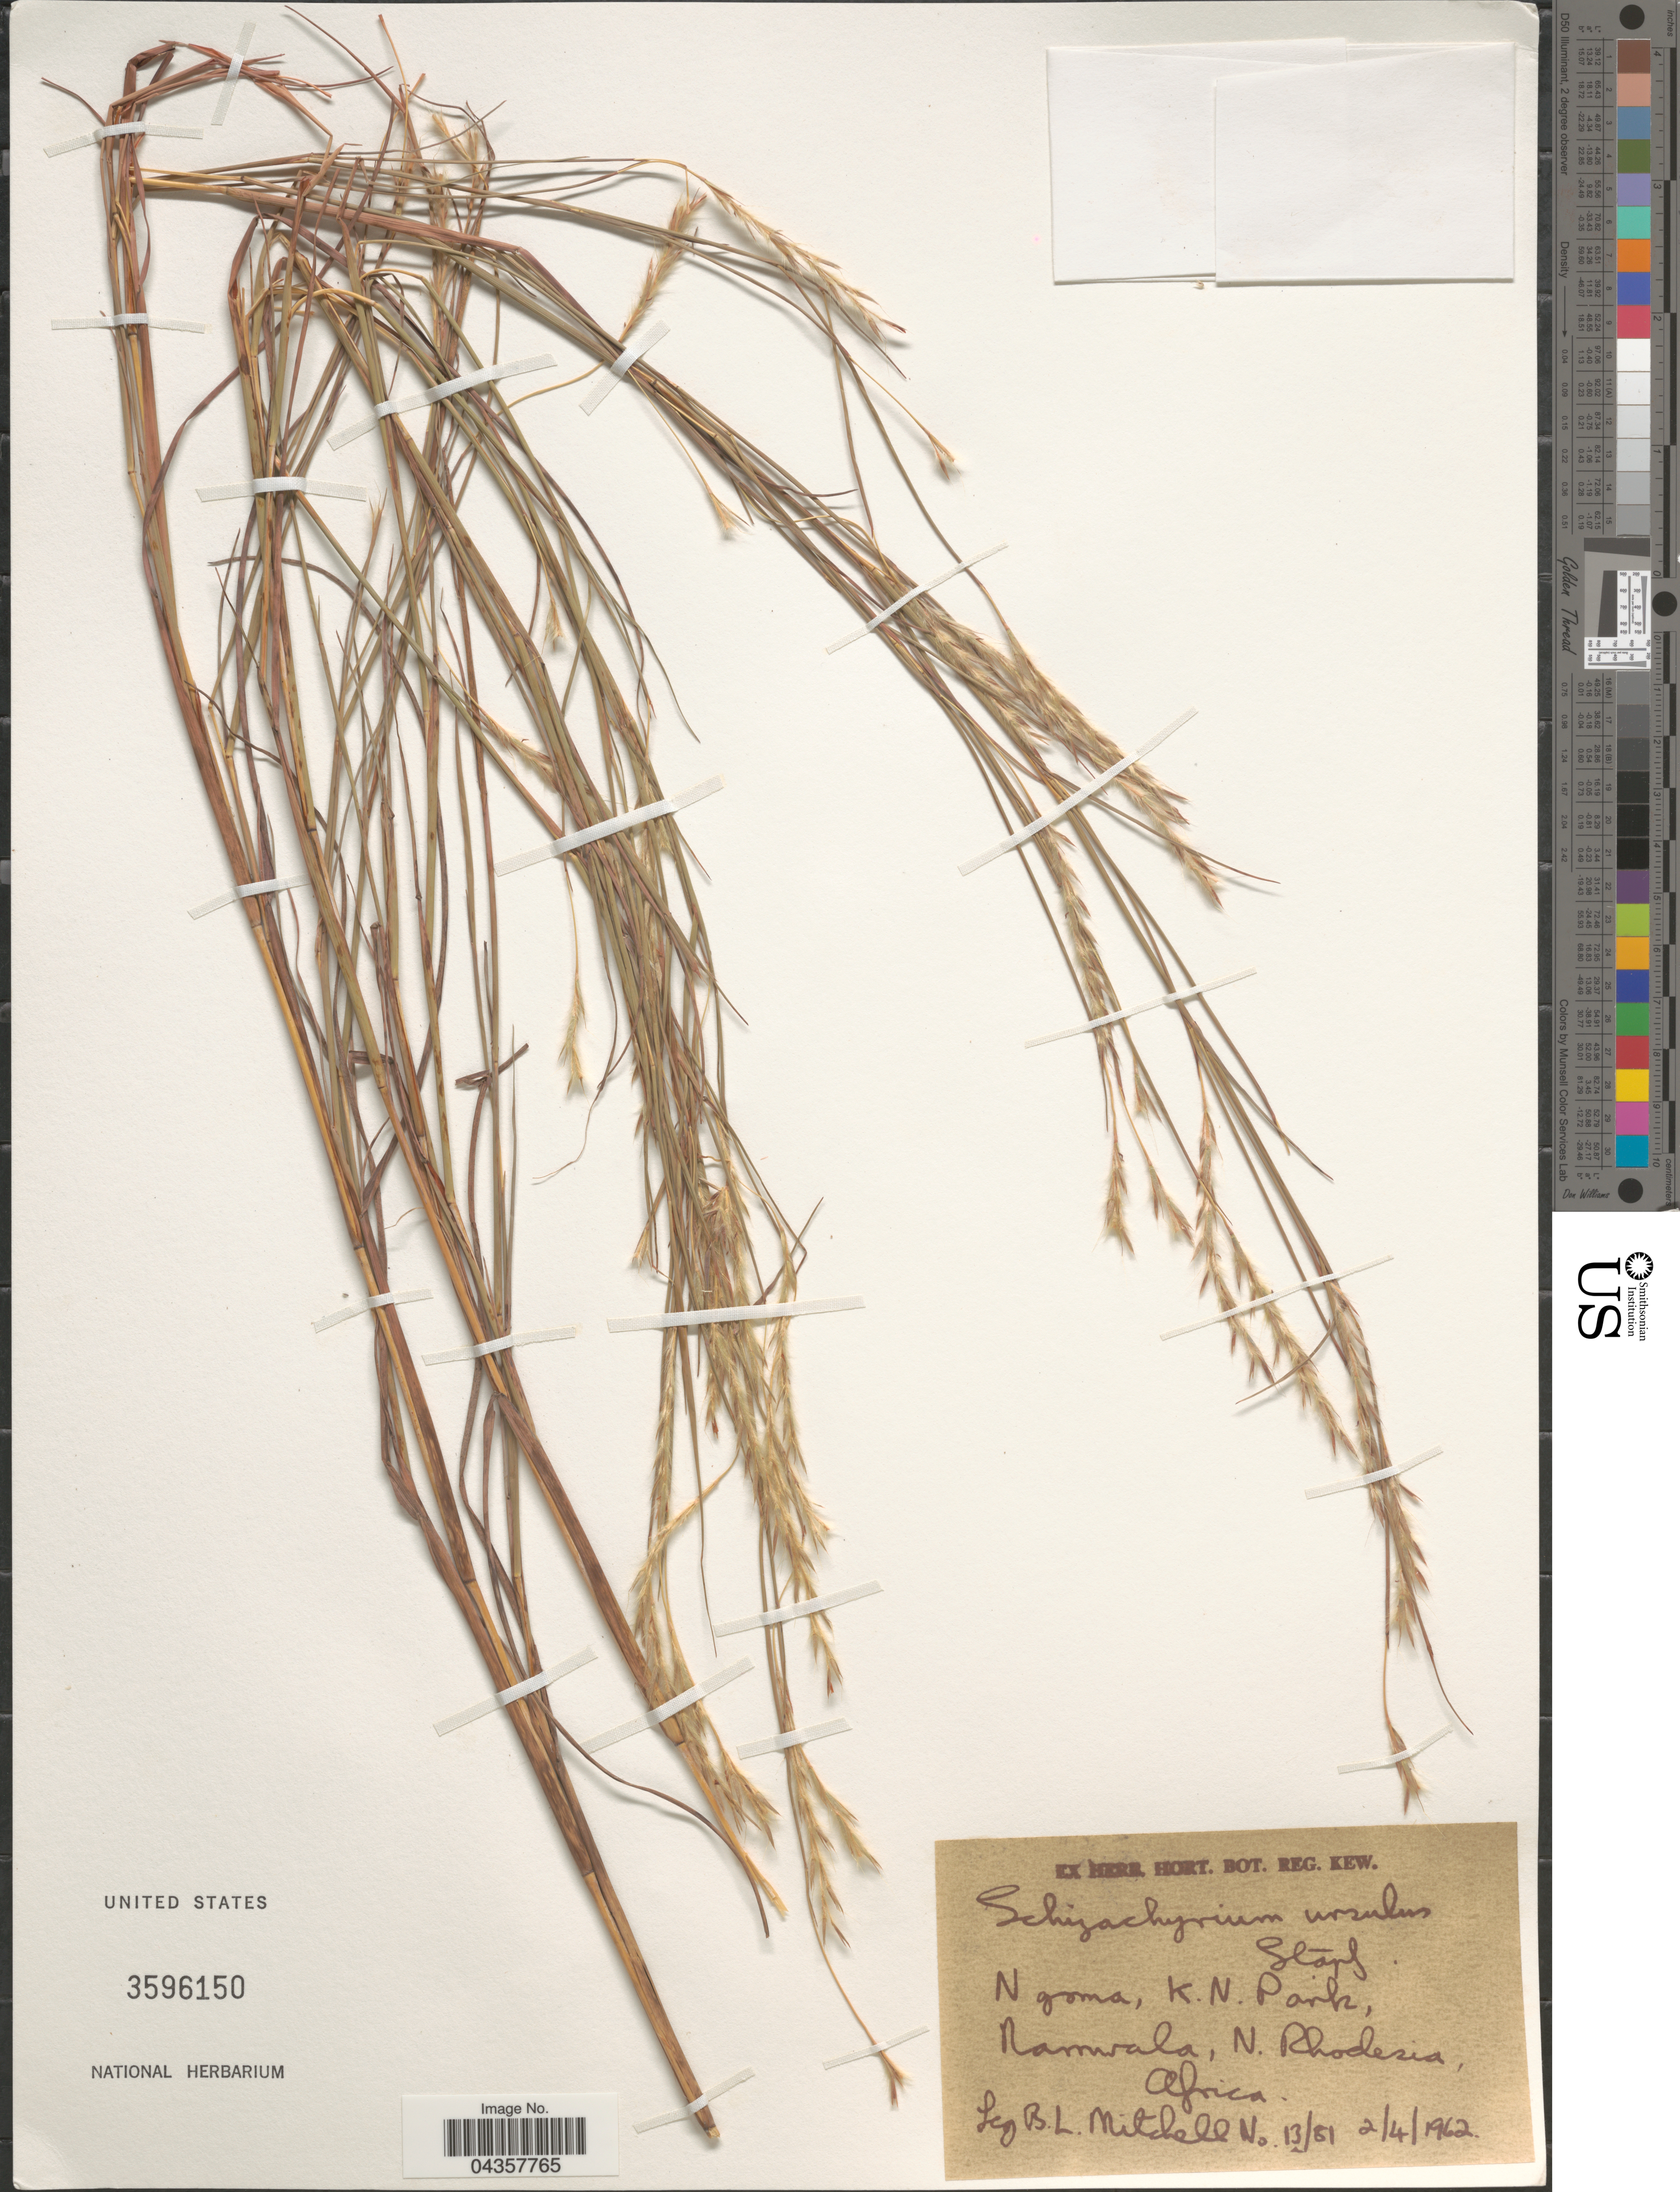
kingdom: Plantae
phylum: Tracheophyta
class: Liliopsida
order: Poales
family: Poaceae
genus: Schizachyrium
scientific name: Schizachyrium jeffreysii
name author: (Hack.) Stapf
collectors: B. Mitchell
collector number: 13/81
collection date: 1962-04-02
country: Zambia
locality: N goma, K. N. Park, Namwala, N. Rhodesia.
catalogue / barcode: US 3596150